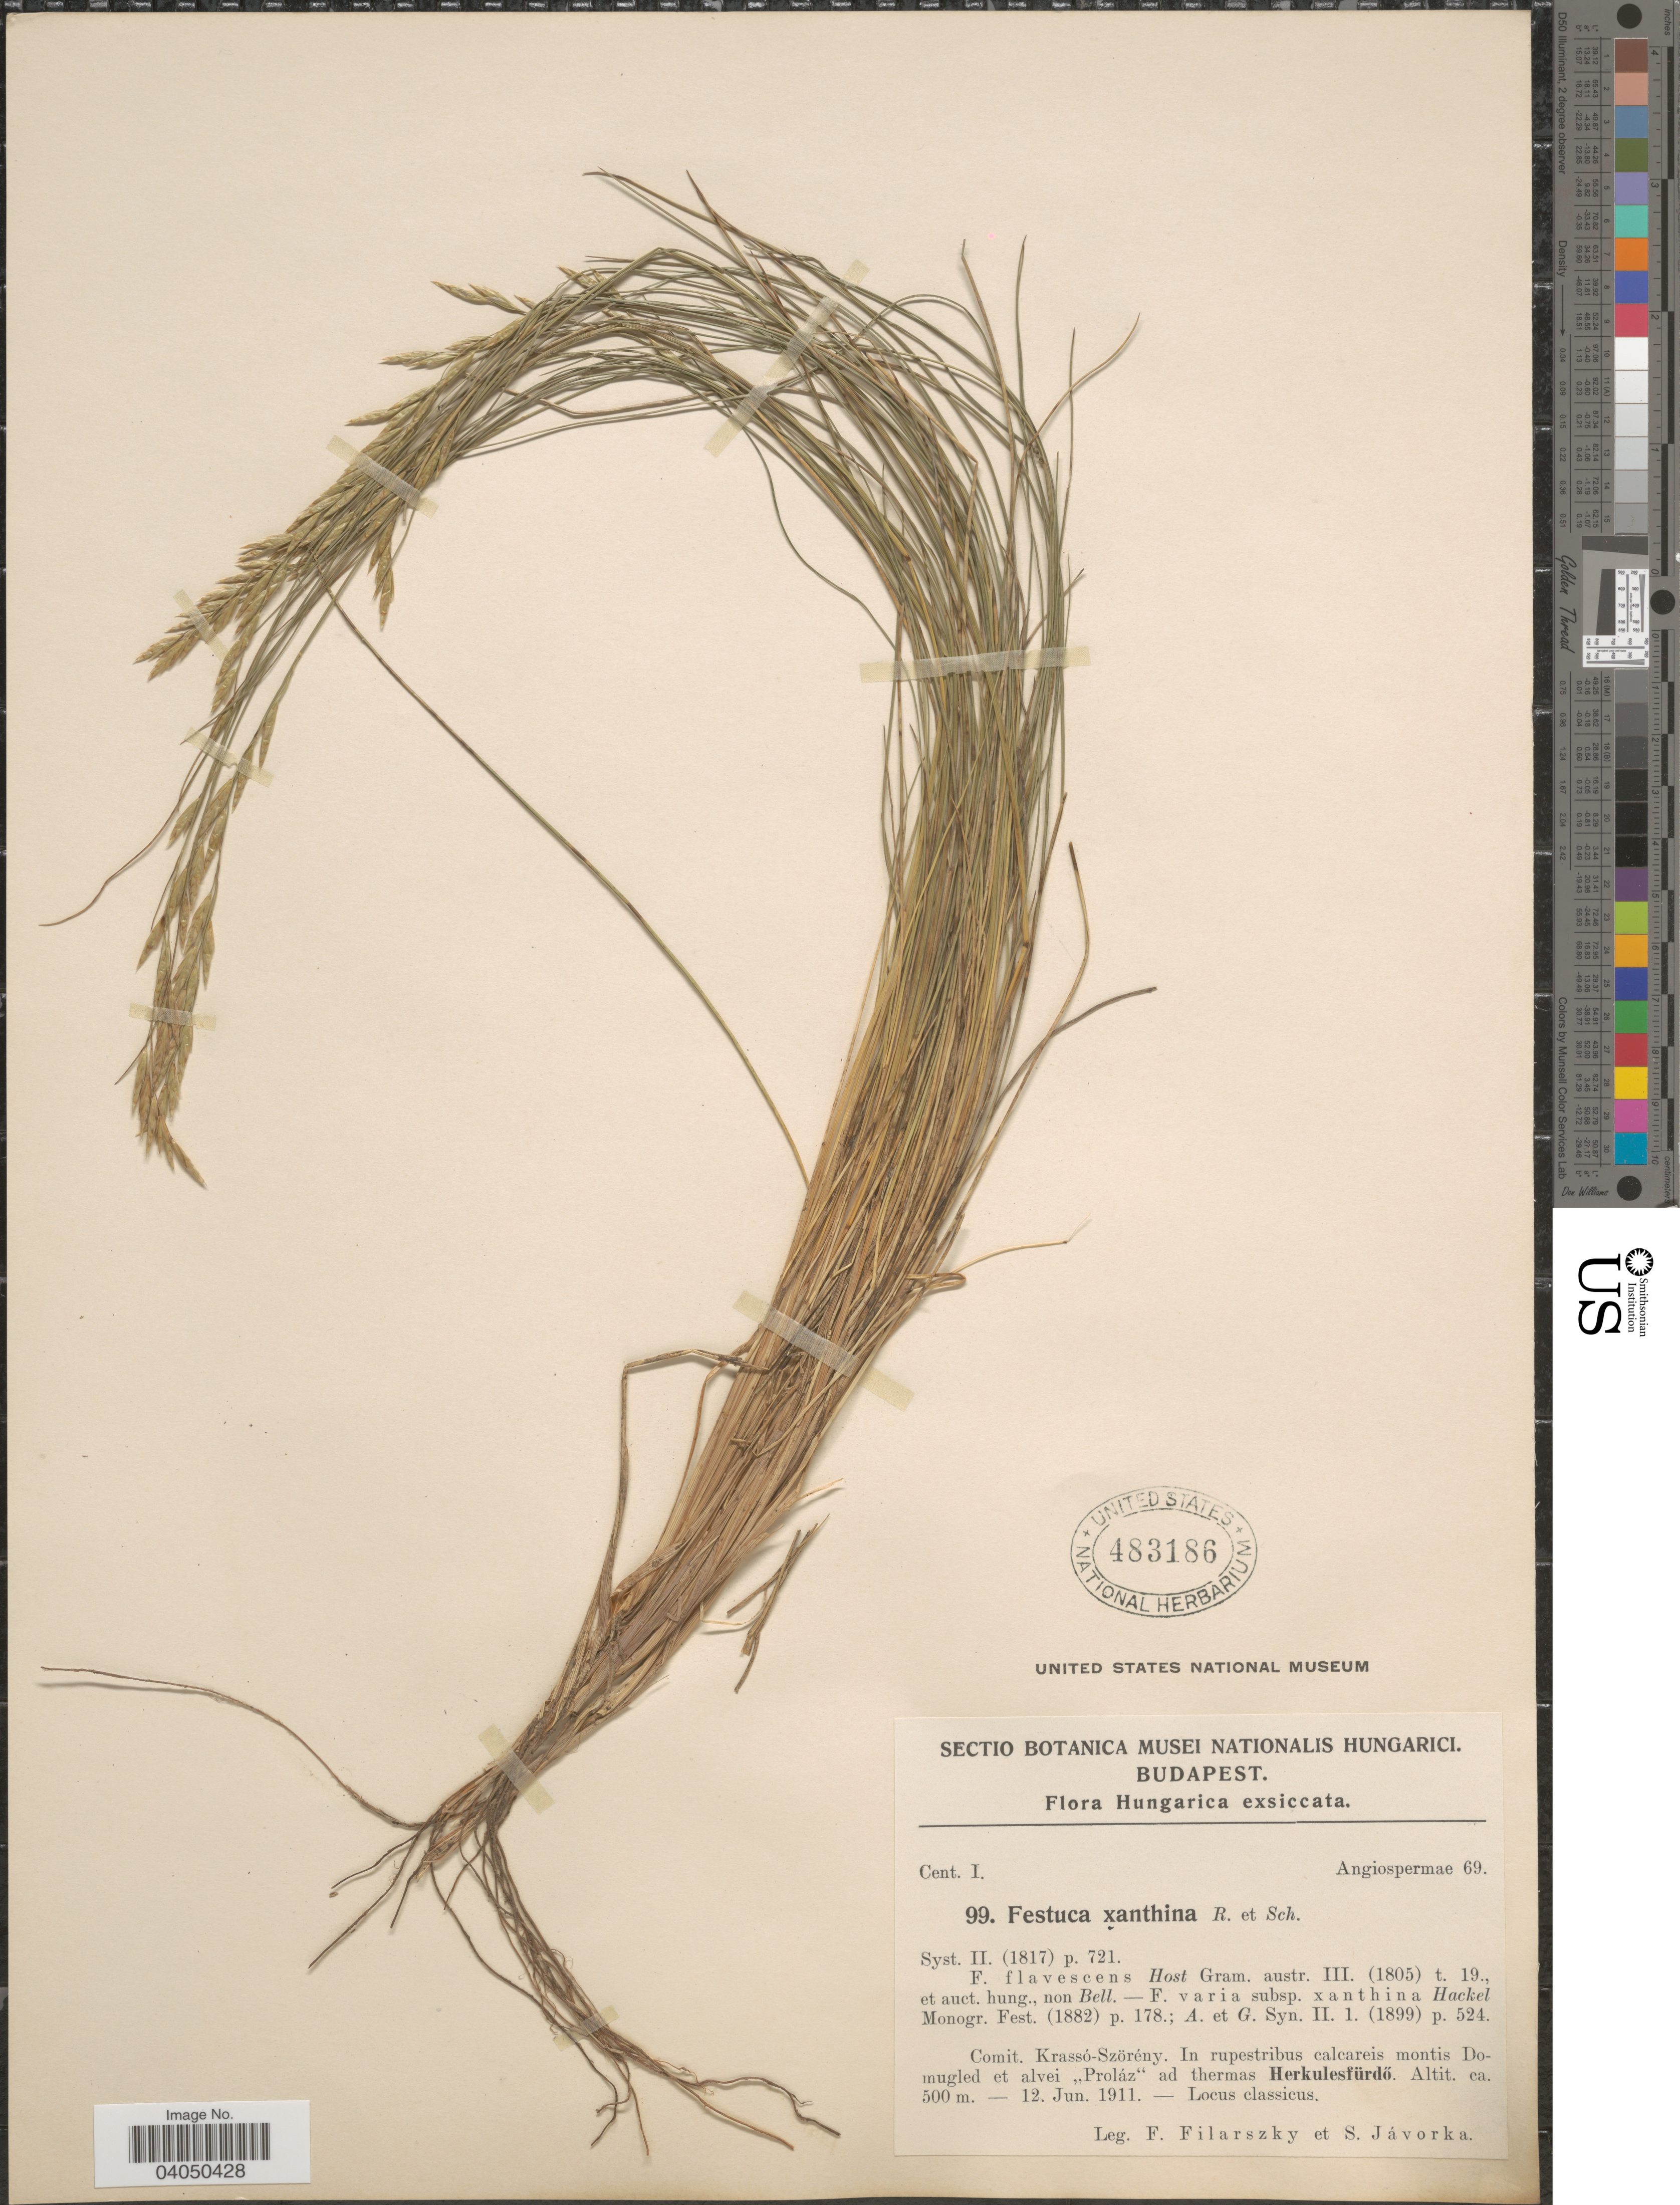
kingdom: Plantae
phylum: Tracheophyta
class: Liliopsida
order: Poales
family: Poaceae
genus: Festuca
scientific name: Festuca xanthina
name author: Roem. & Schult.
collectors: F. Filarszky & S. Javorka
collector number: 99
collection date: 1911-06-12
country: Hungary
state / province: Budapest, Capital District of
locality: Comit. Krassó-Szörény. In rupestribus calcareis montis Domugled et alvei "Proláz" ad thermas Herkulesfürdö.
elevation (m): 500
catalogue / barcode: US 483186